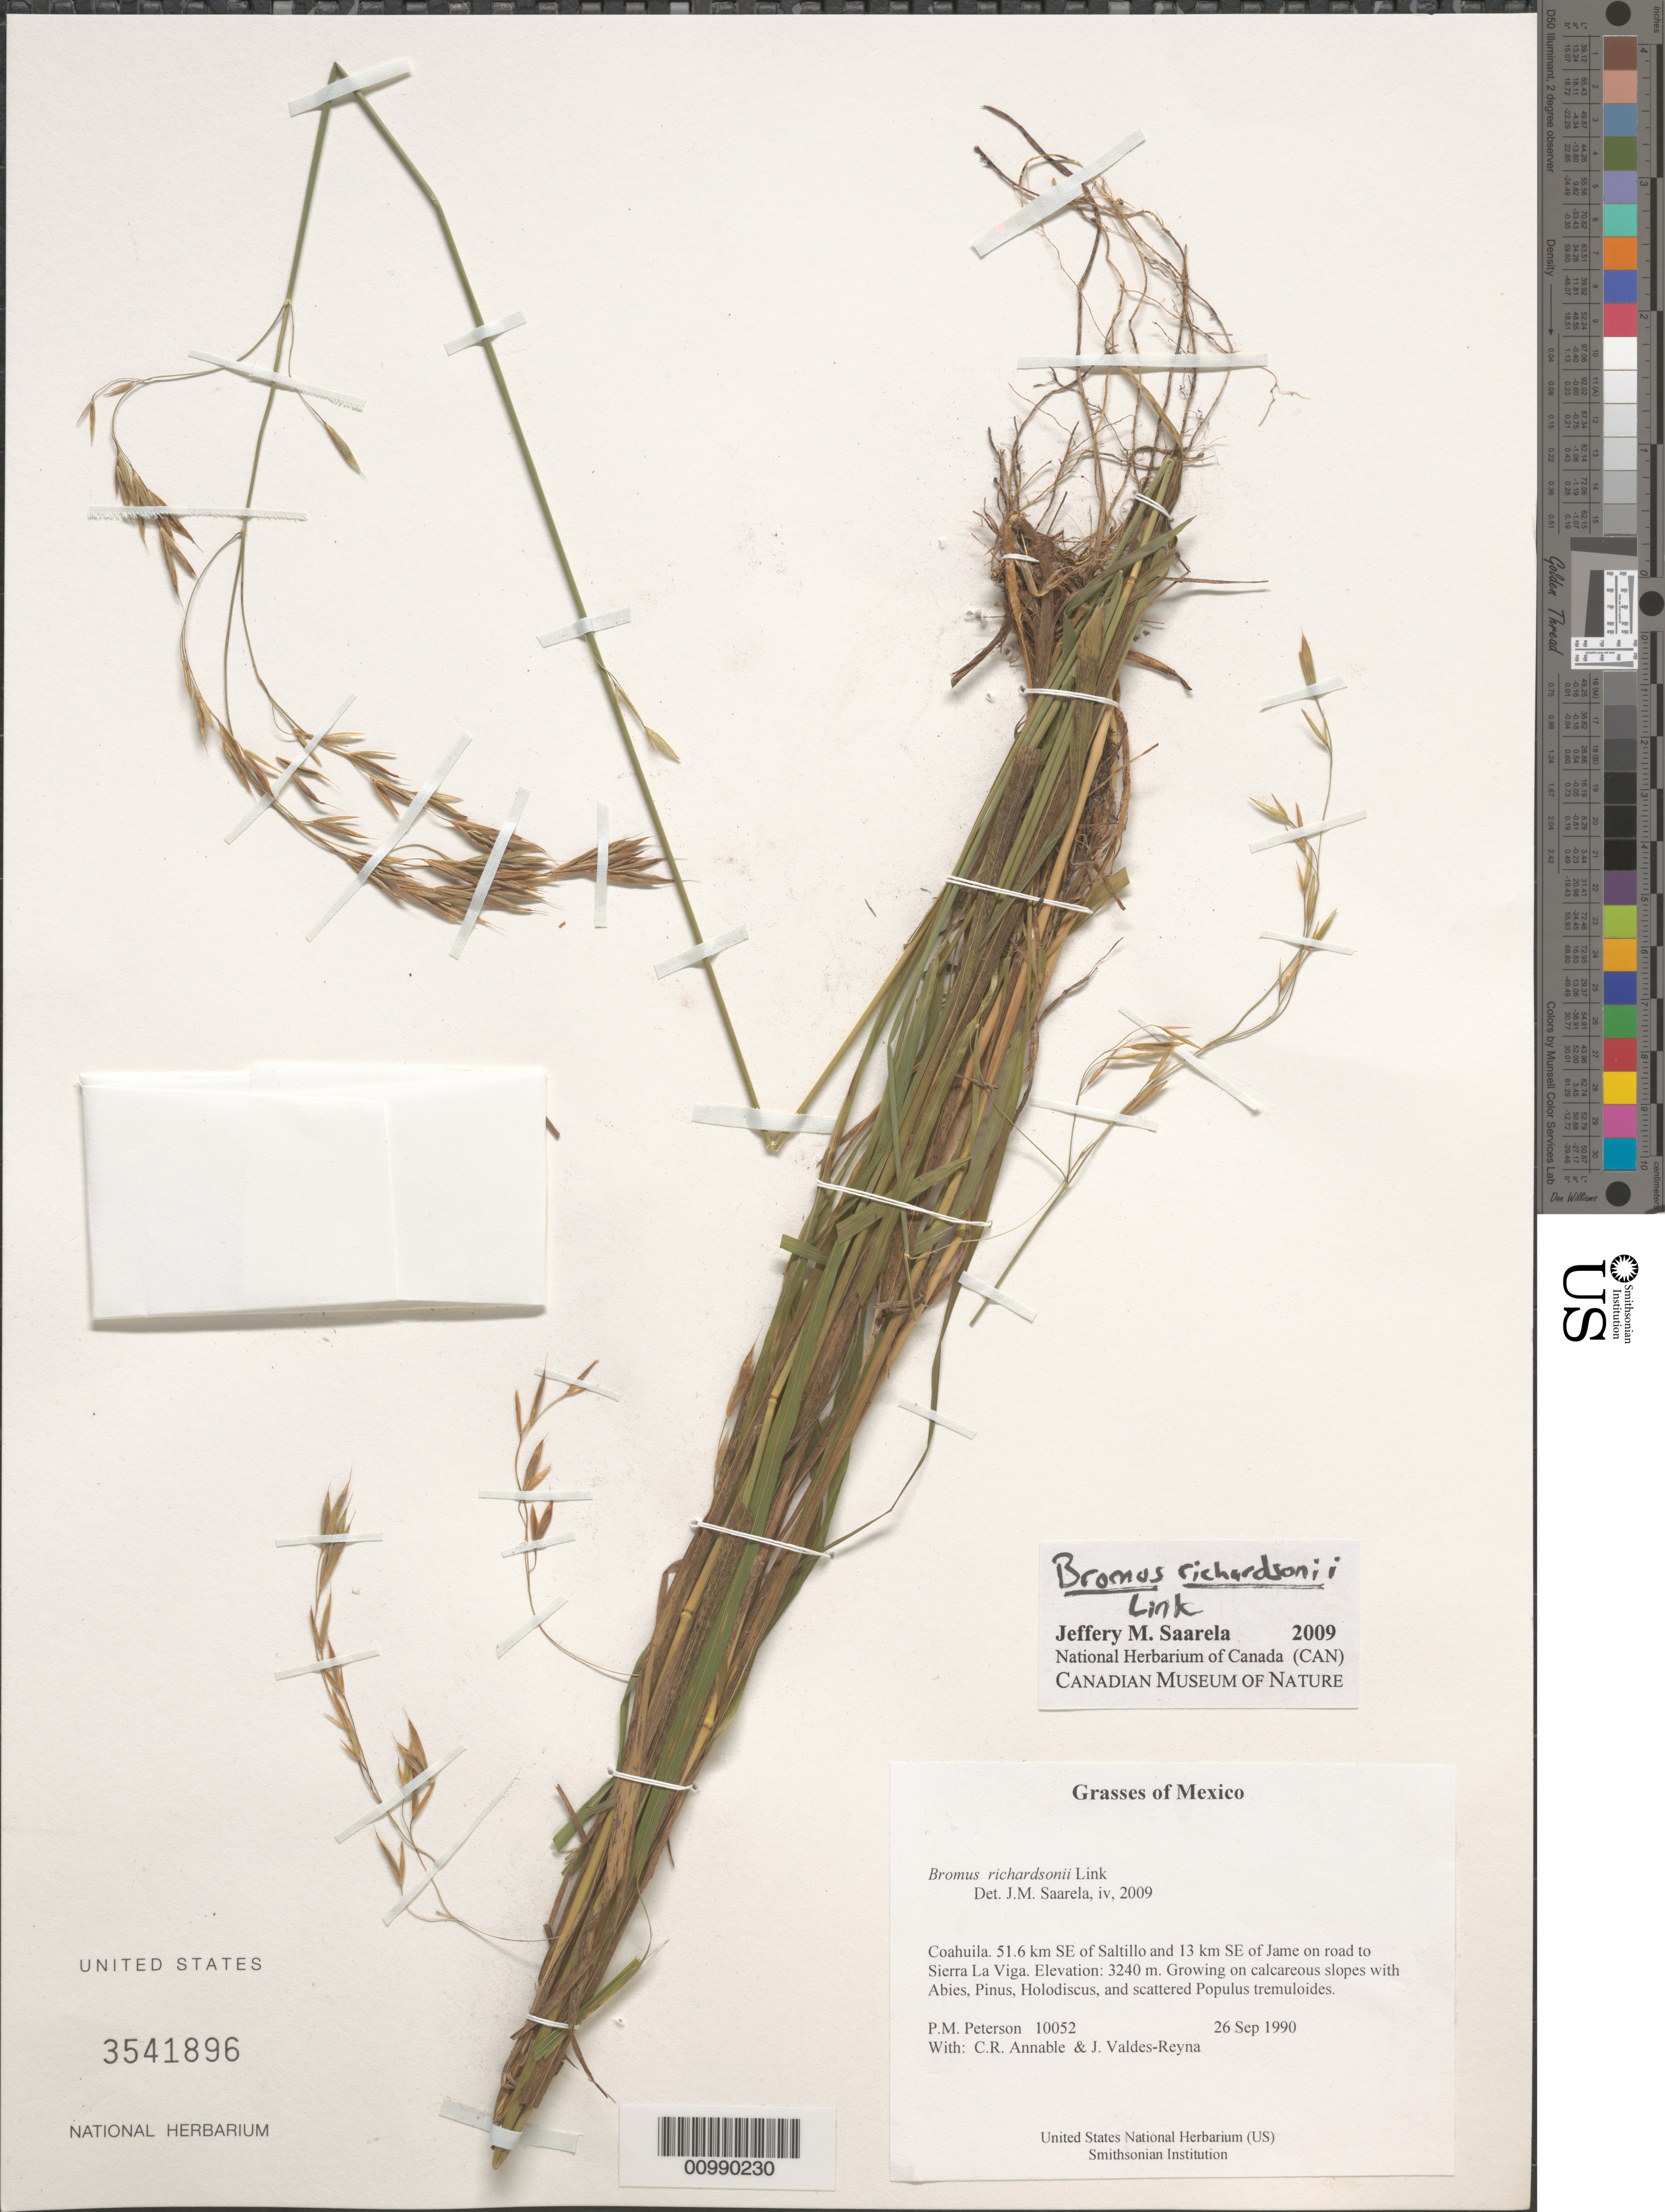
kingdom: Plantae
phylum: Tracheophyta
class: Liliopsida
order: Poales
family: Poaceae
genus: Bromus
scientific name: Bromus richardsonii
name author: Link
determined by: Saarela, J. M., (CAN), Canadian Museum of Nature (CANADA)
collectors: P. M. Peterson, C. R. Annable & J. Valdés-Reyna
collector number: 10052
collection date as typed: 26 Sep 1990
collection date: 1990-09-26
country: Mexico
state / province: Coahuila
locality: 51.6 km SE of Saltillo and 13 km SE of Jame on road to Sierra La Viga.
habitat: Growing on calcareous slopes with Abies, Pinus, Holodiscus, and scattered Populus tremuloides.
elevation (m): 3240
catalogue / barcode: US 3541896